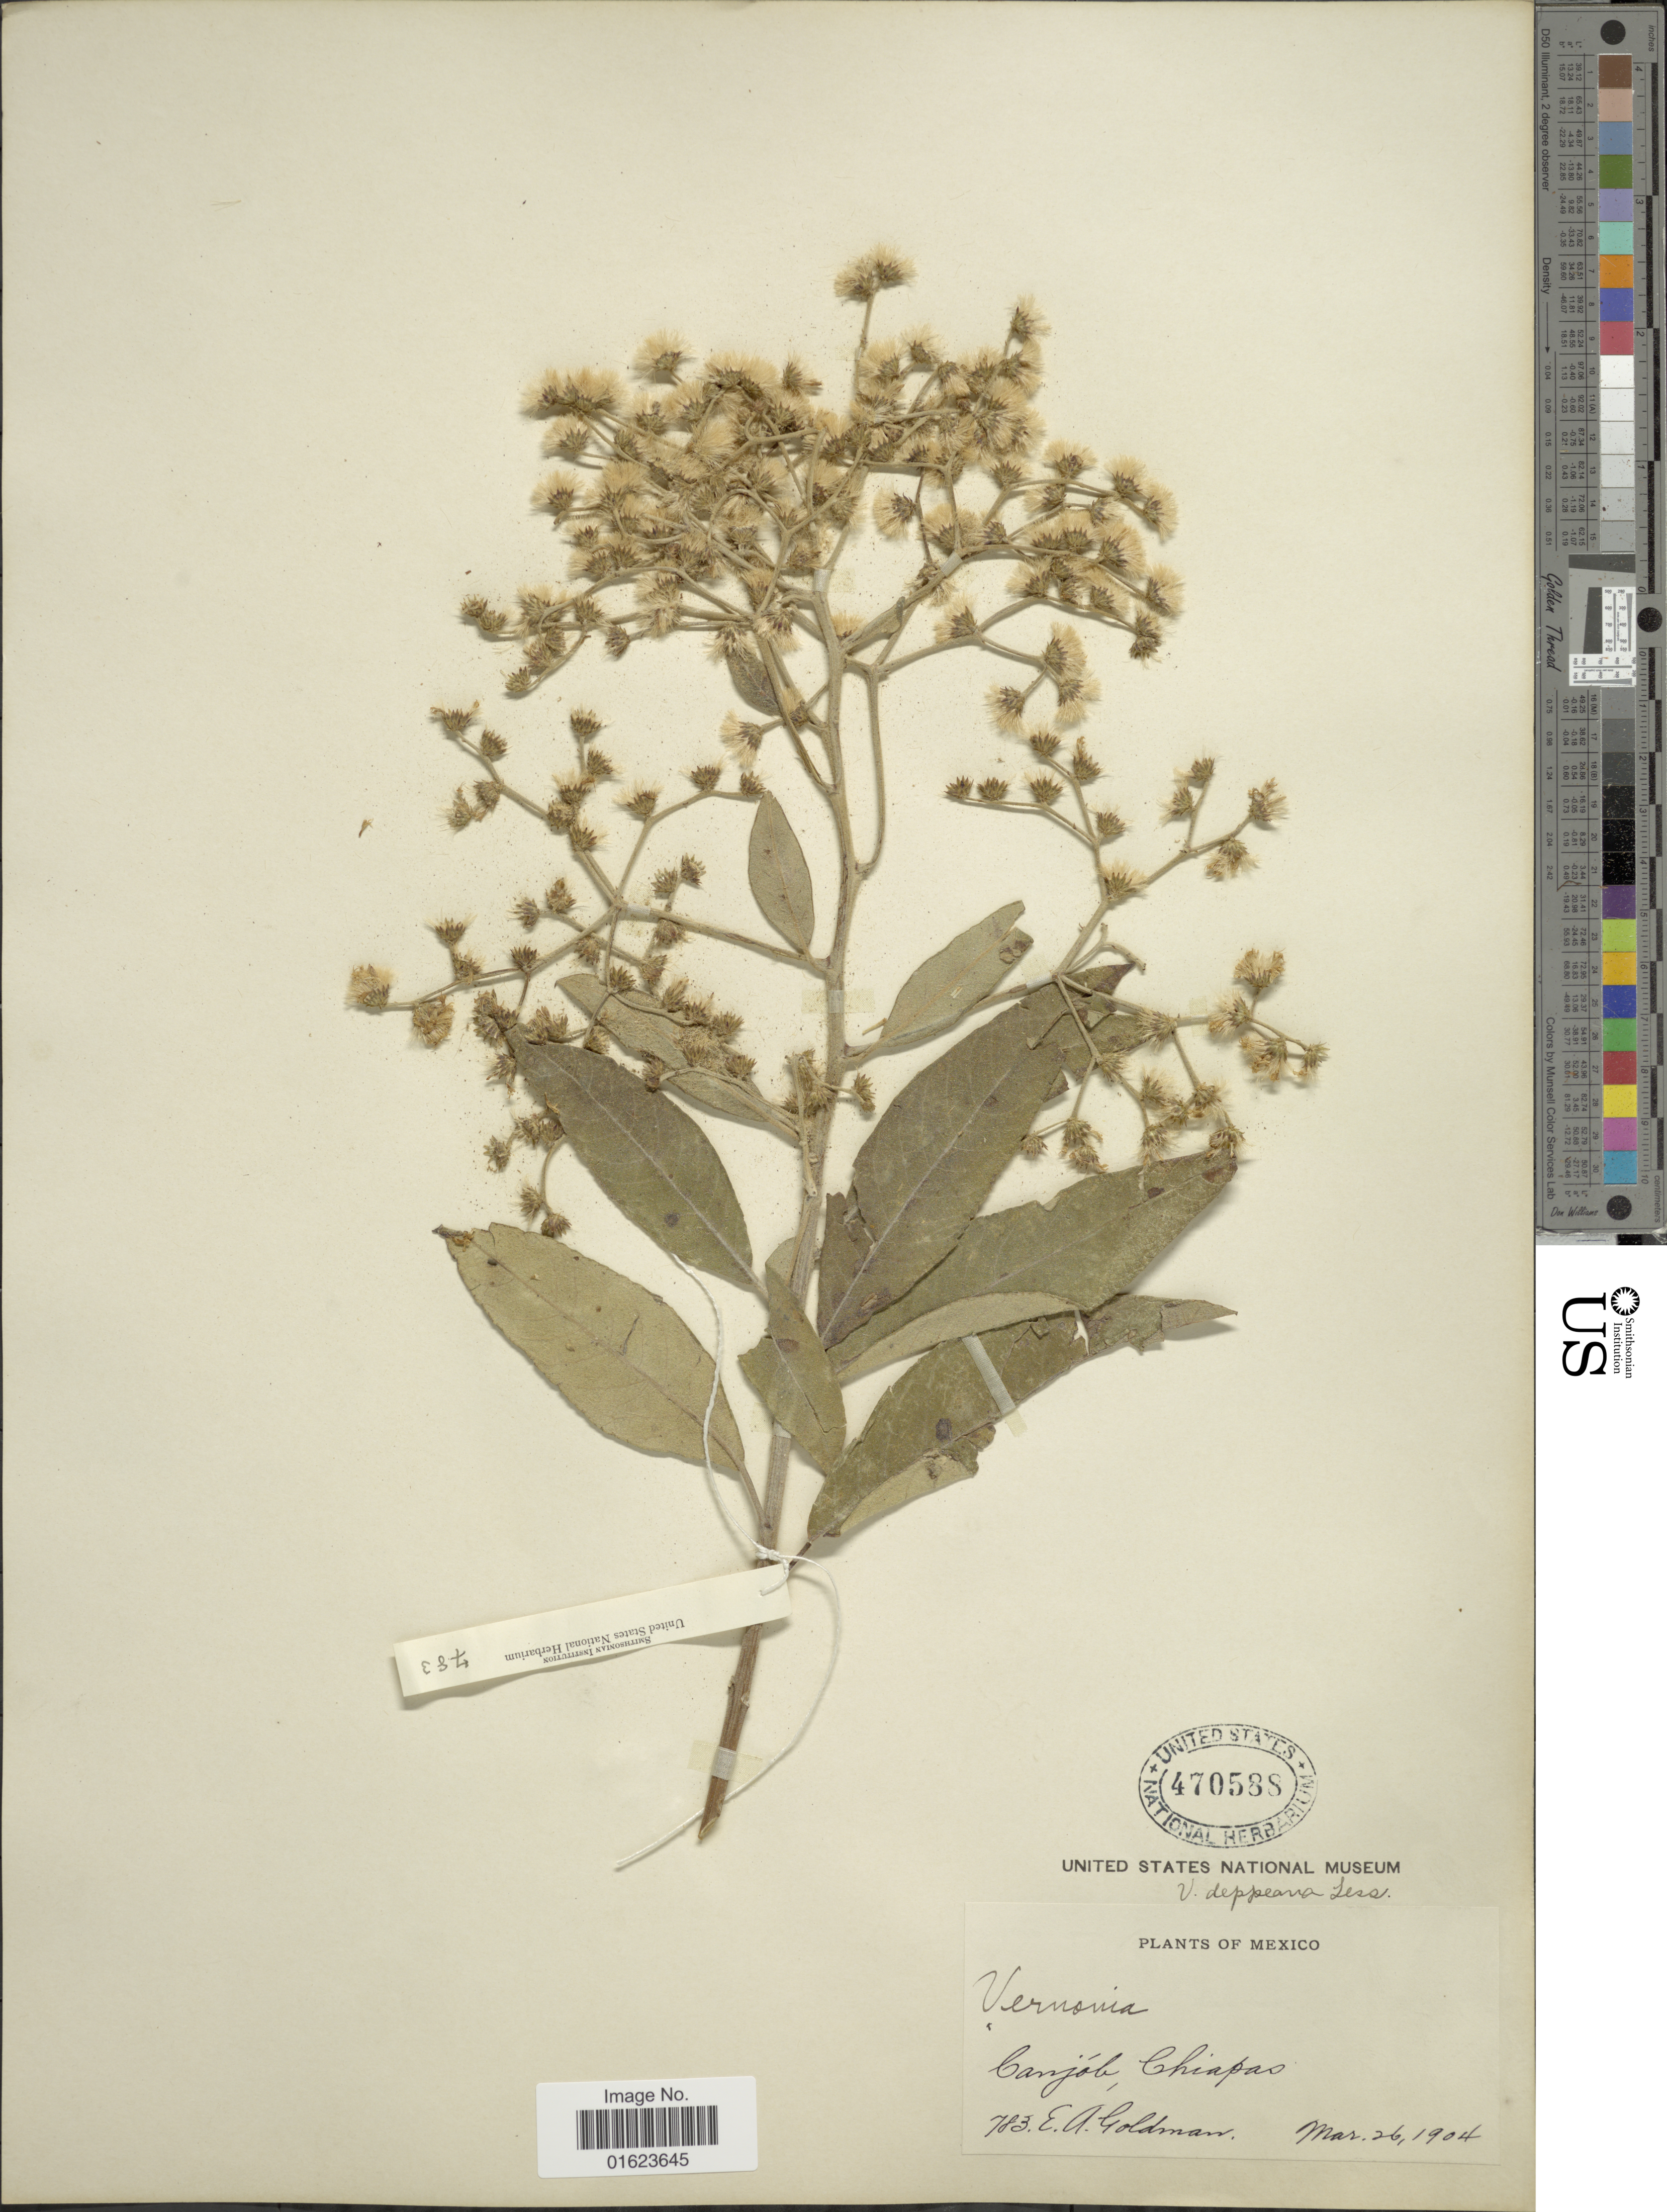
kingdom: Plantae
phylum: Tracheophyta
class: Magnoliopsida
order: Asterales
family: Asteraceae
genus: Vernonanthura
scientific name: Vernonanthura deppeana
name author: (Less.) H. Rob.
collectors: E. A. Goldman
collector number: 783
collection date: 1904-03-26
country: Mexico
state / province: Chiapas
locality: Canjob, Chiapas. Mexico.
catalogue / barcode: US 470588